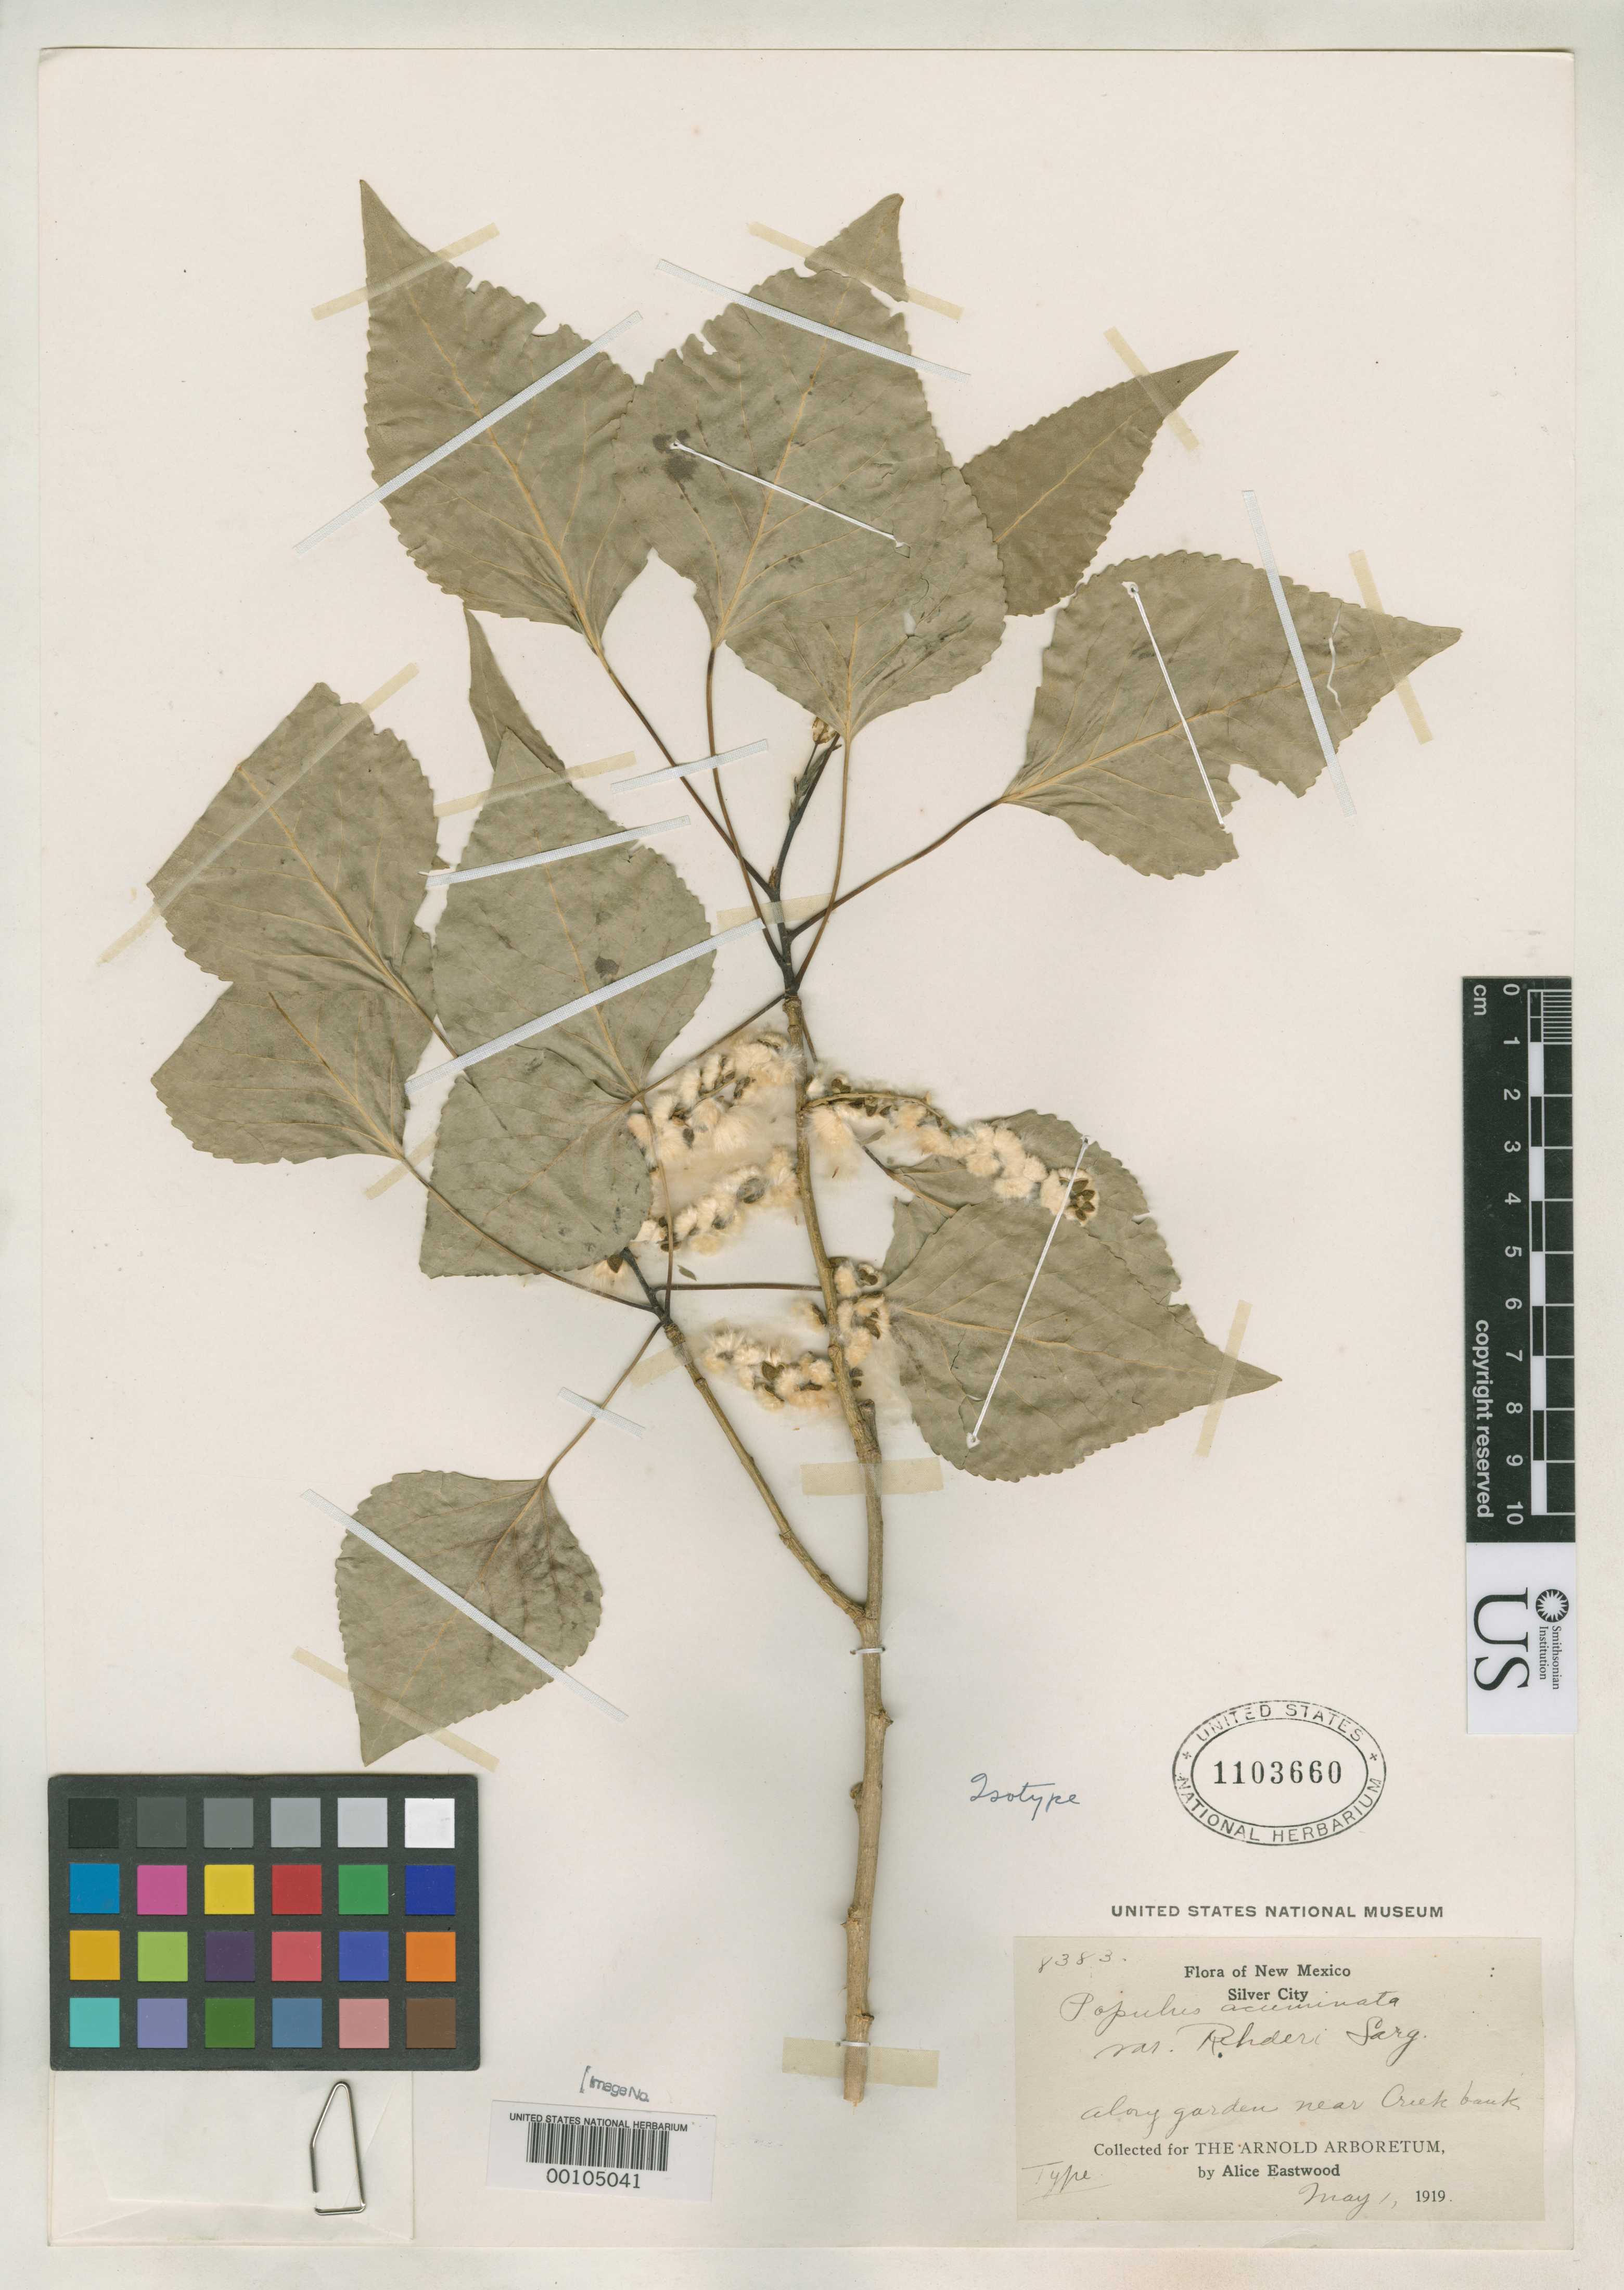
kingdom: Plantae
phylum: Tracheophyta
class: Magnoliopsida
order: Malpighiales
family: Salicaceae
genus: Populus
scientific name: Populus acuminata var. rehderi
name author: Sarg.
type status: Isotype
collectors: A. Eastwood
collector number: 8383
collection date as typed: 01 May 1919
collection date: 1919-05-01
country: United States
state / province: New Mexico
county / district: Grant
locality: Silver City.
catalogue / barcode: US 1103660